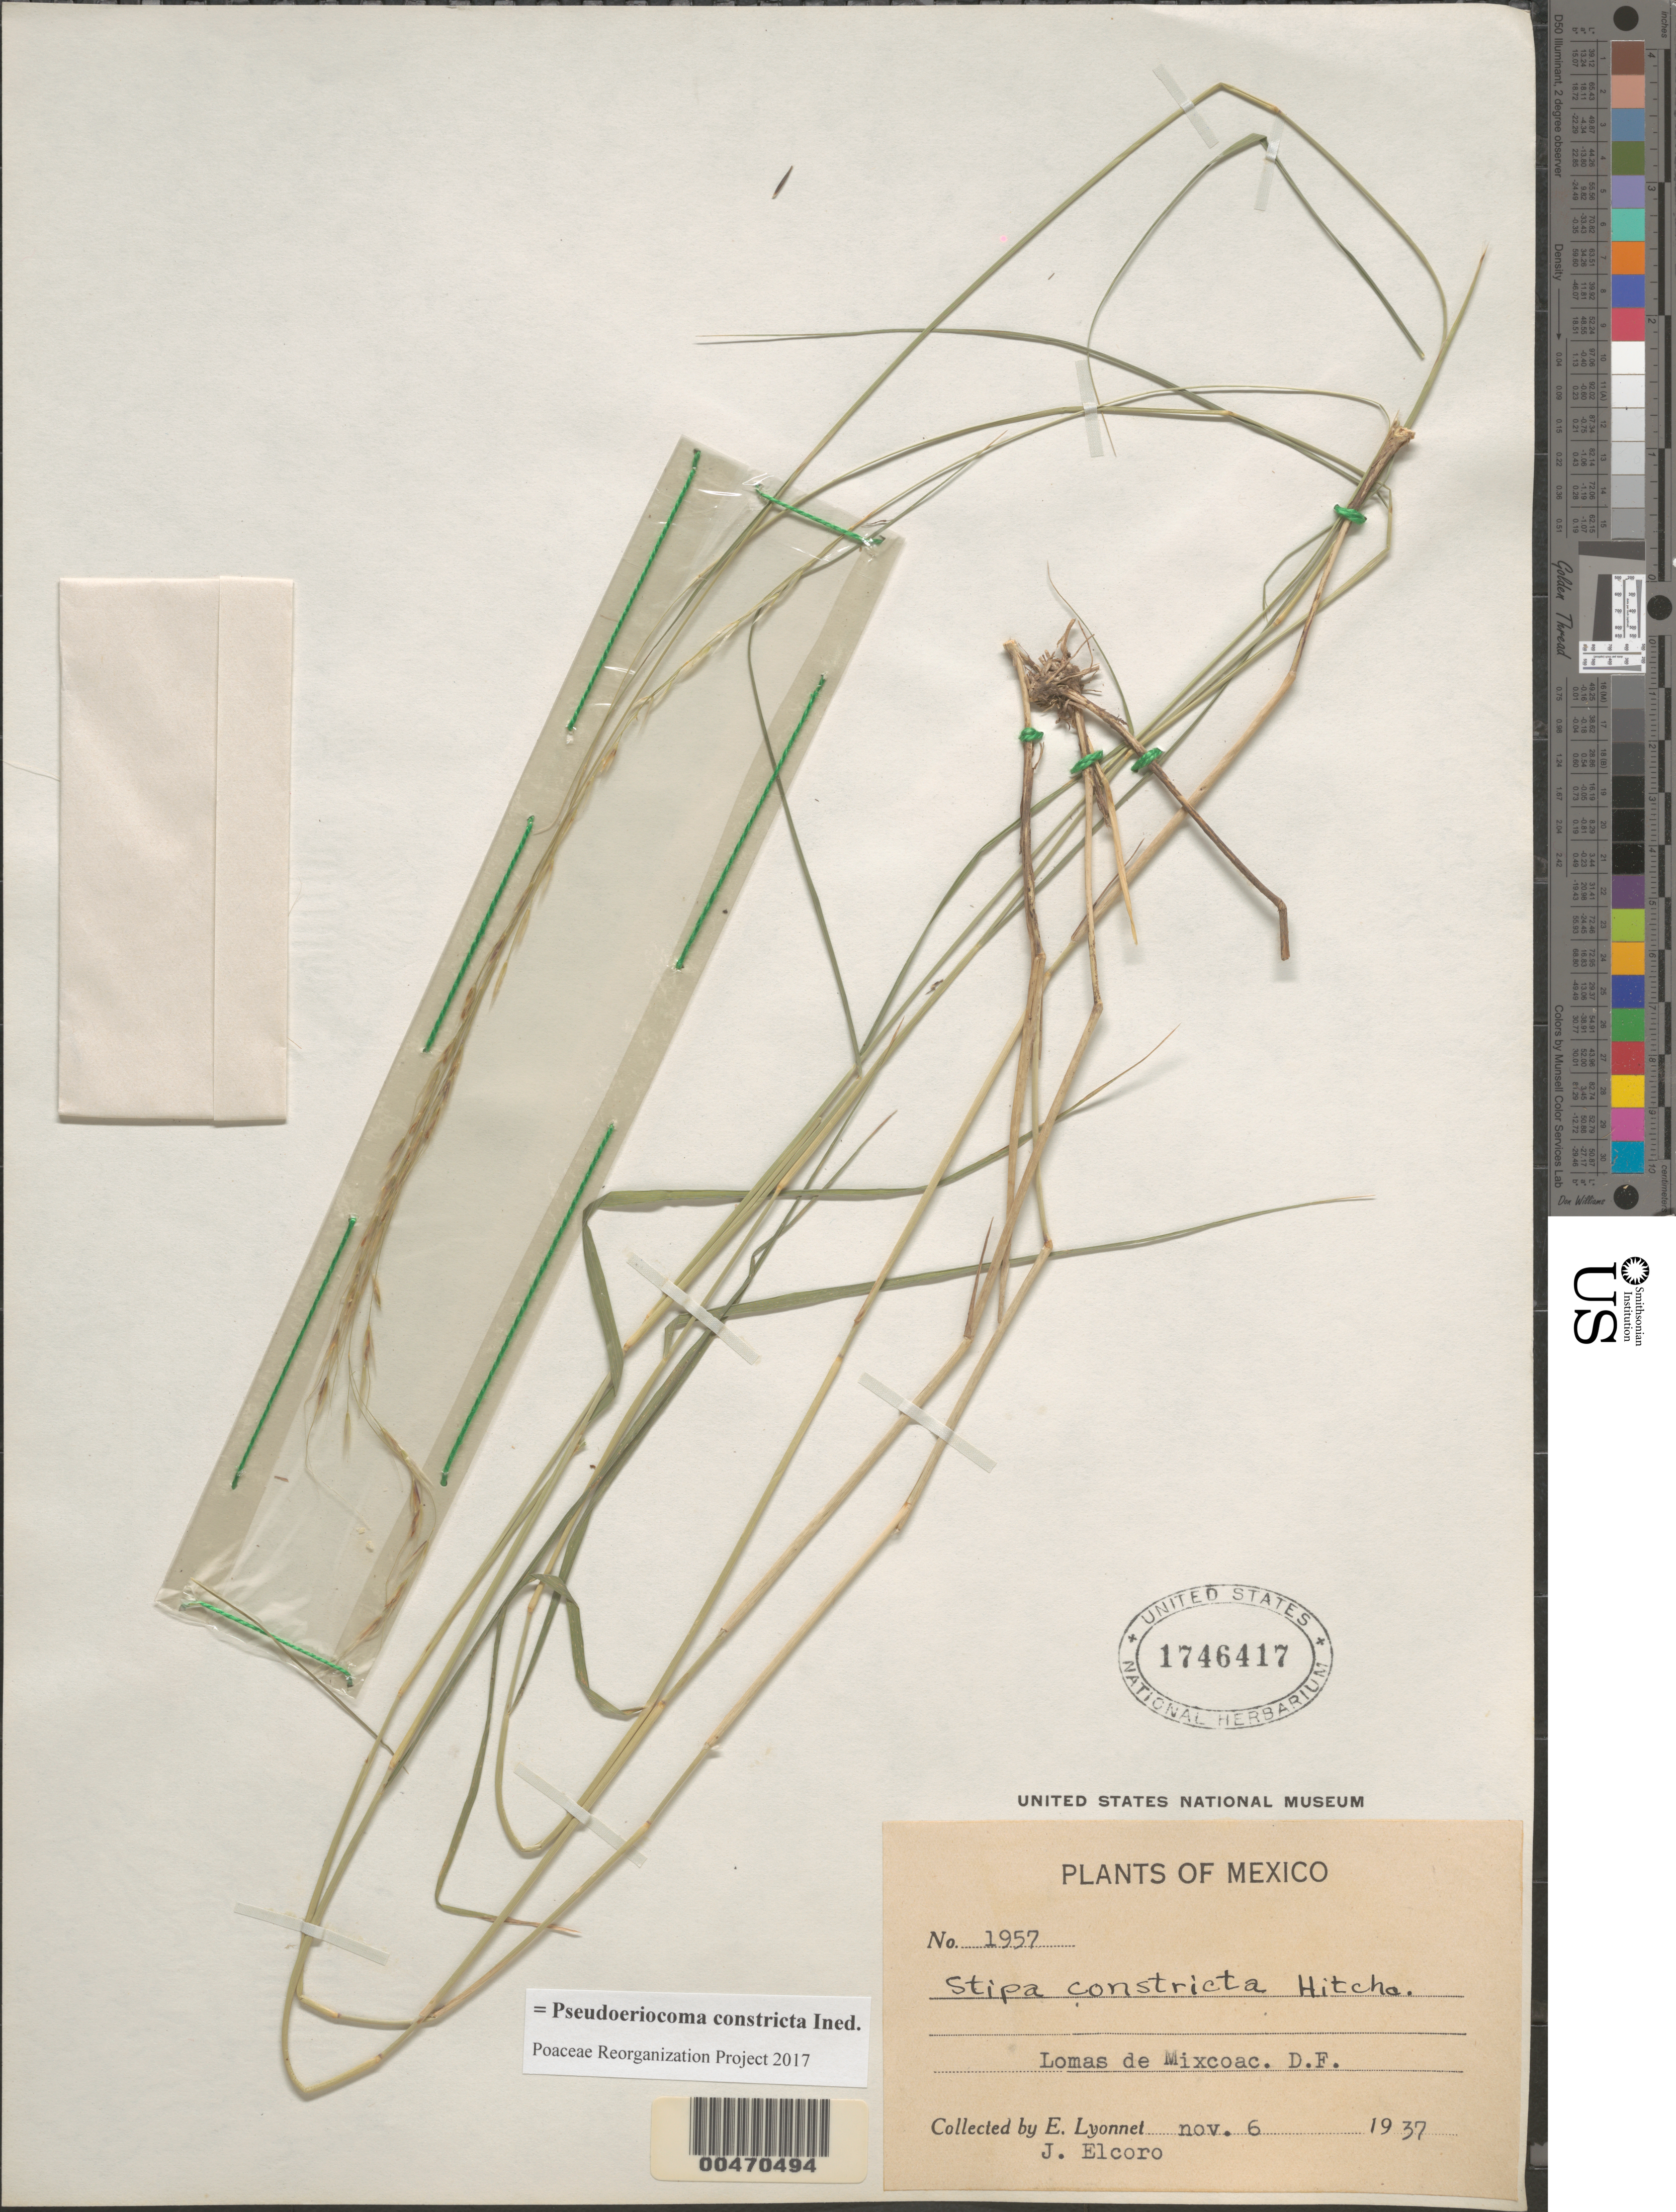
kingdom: Plantae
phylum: Tracheophyta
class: Liliopsida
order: Poales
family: Poaceae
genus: Pseudoeriocoma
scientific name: Pseudoeriocoma constricta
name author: (Kunth) Romasch.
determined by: Poaceae Reorganization Project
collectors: Bro. E. Lyonnet & J. Elcoro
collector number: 1957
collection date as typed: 6 Nov 1937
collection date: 1937-11-06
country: Mexico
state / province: Distrito Federal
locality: Lomas de Mixcoac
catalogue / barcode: US 1746417